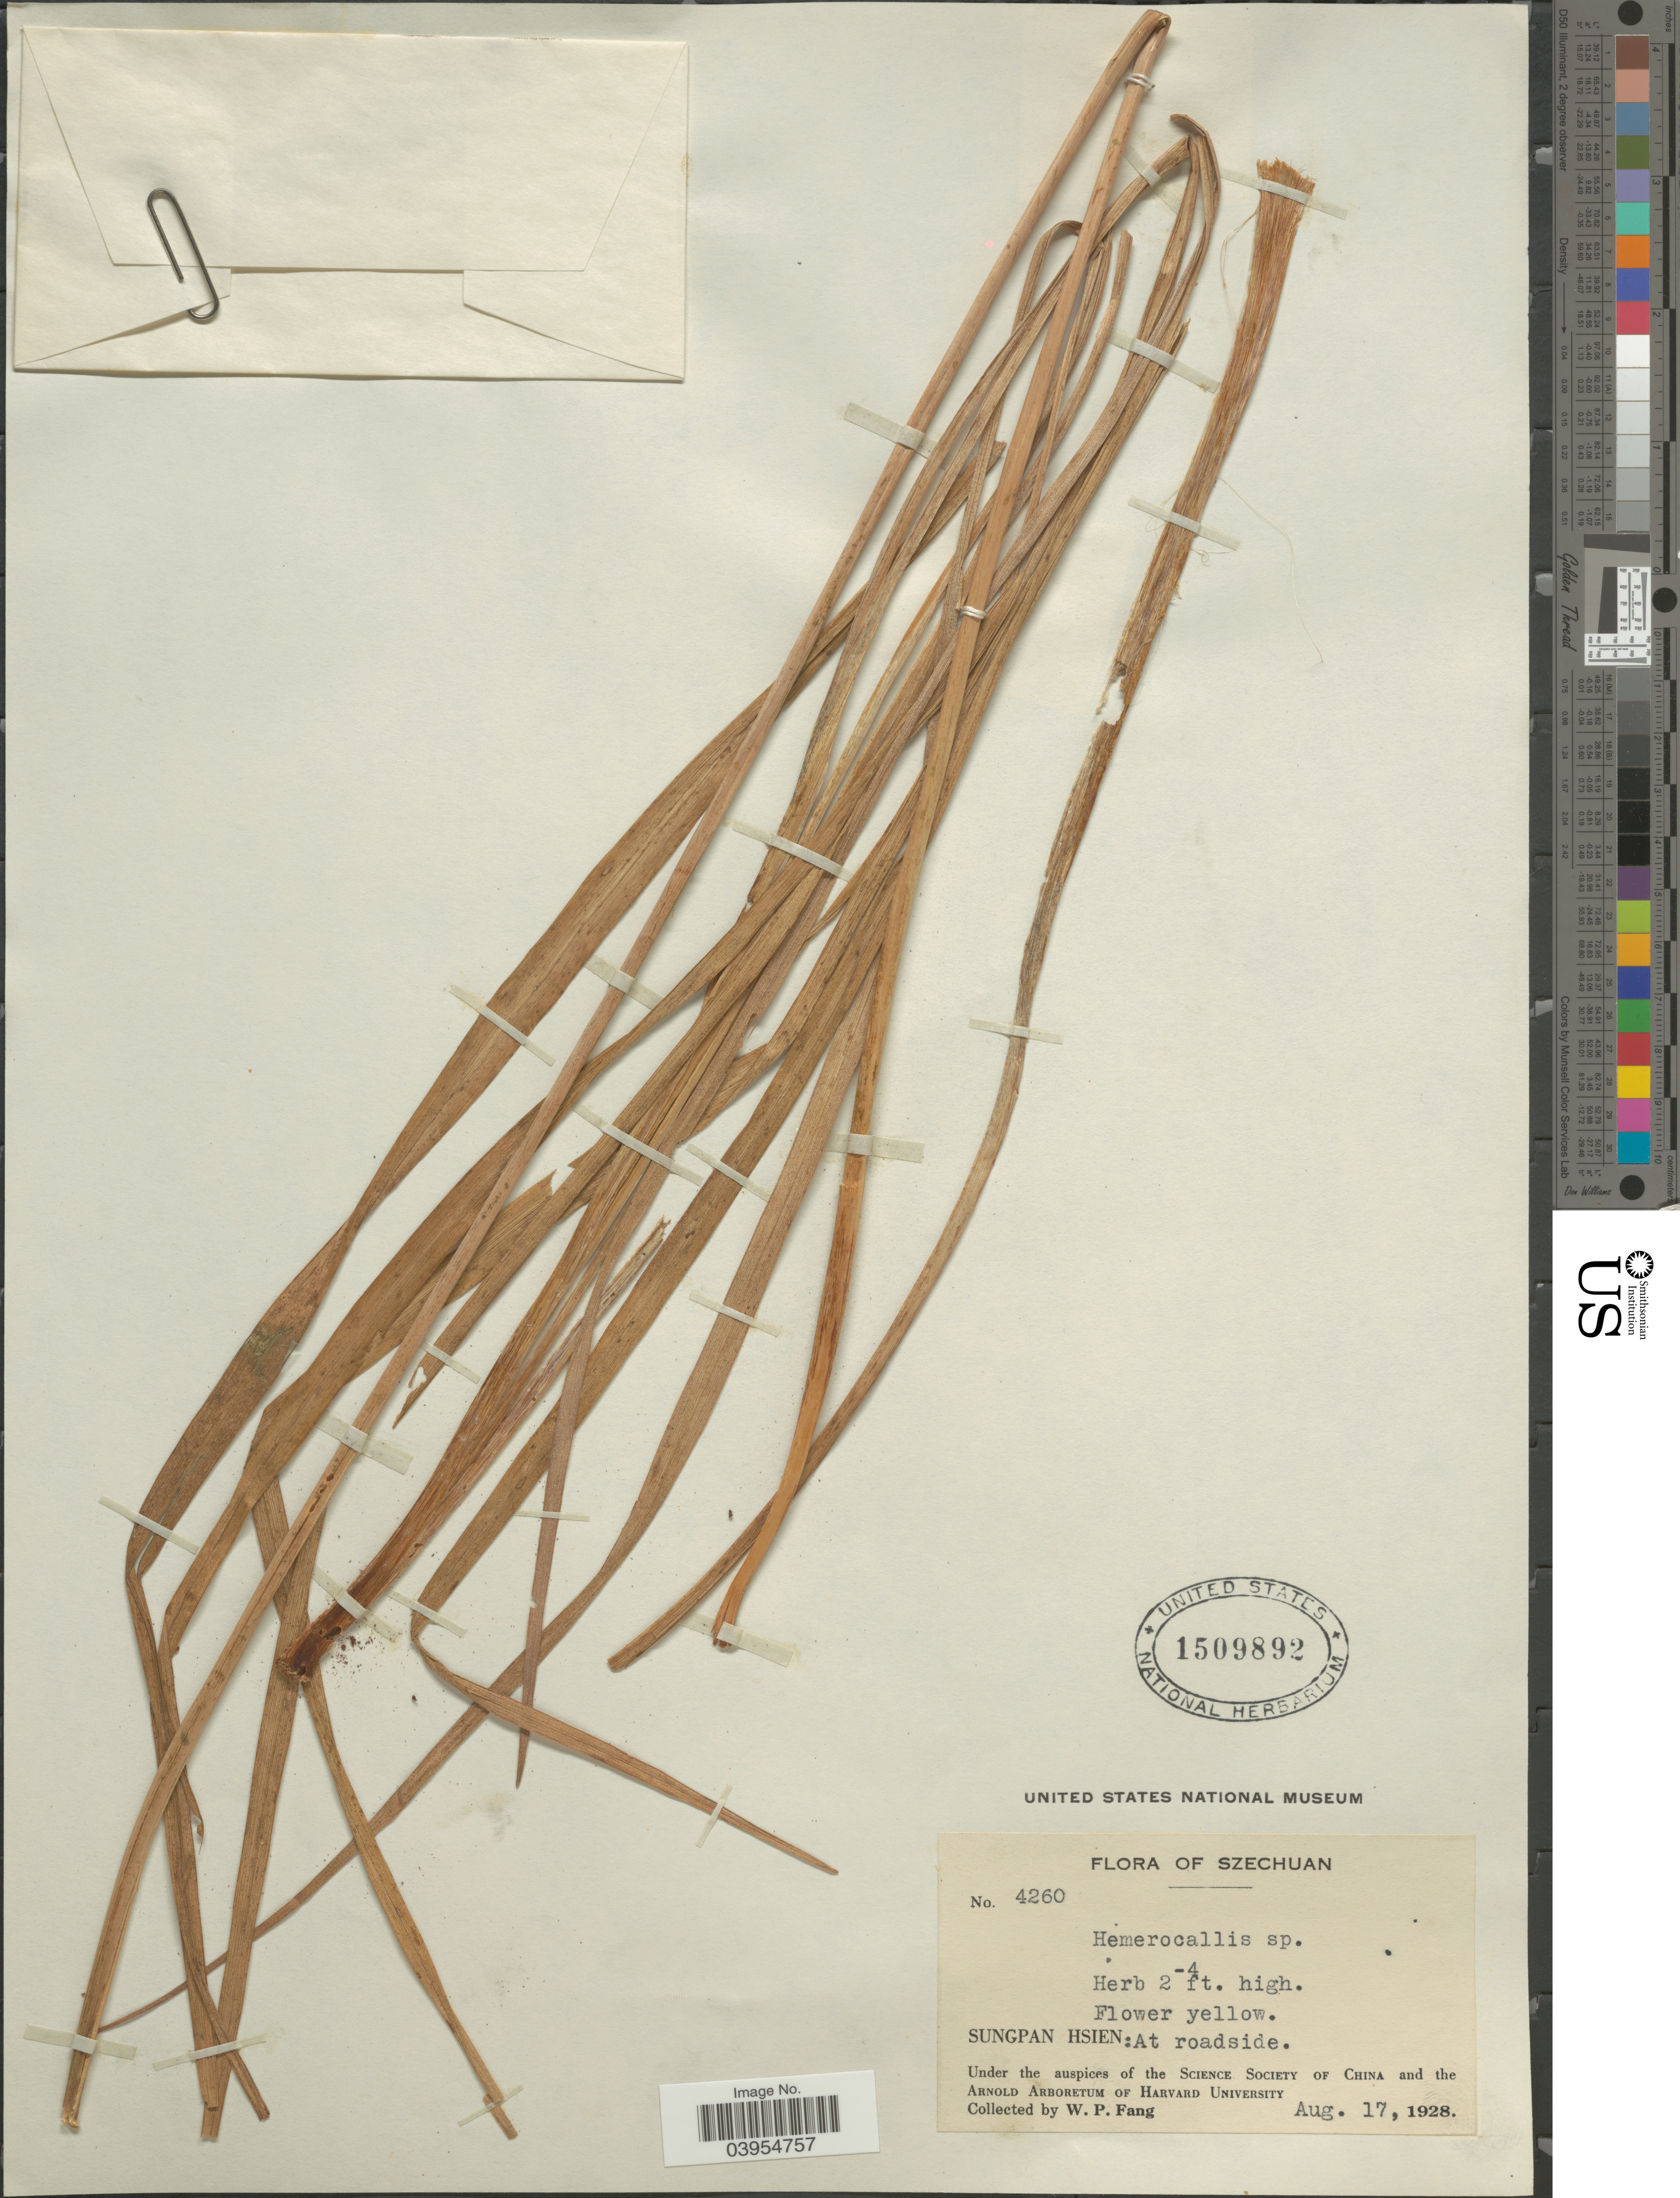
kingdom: Plantae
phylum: Tracheophyta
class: Liliopsida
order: Asparagales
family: Asphodelaceae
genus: Hemerocallis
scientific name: Hemerocallis sp.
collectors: W. P. Fang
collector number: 4260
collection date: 1928-08-17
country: China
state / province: Sichuan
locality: Szechuan. Sungpan Hsien: At roadside.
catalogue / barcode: US 1509892